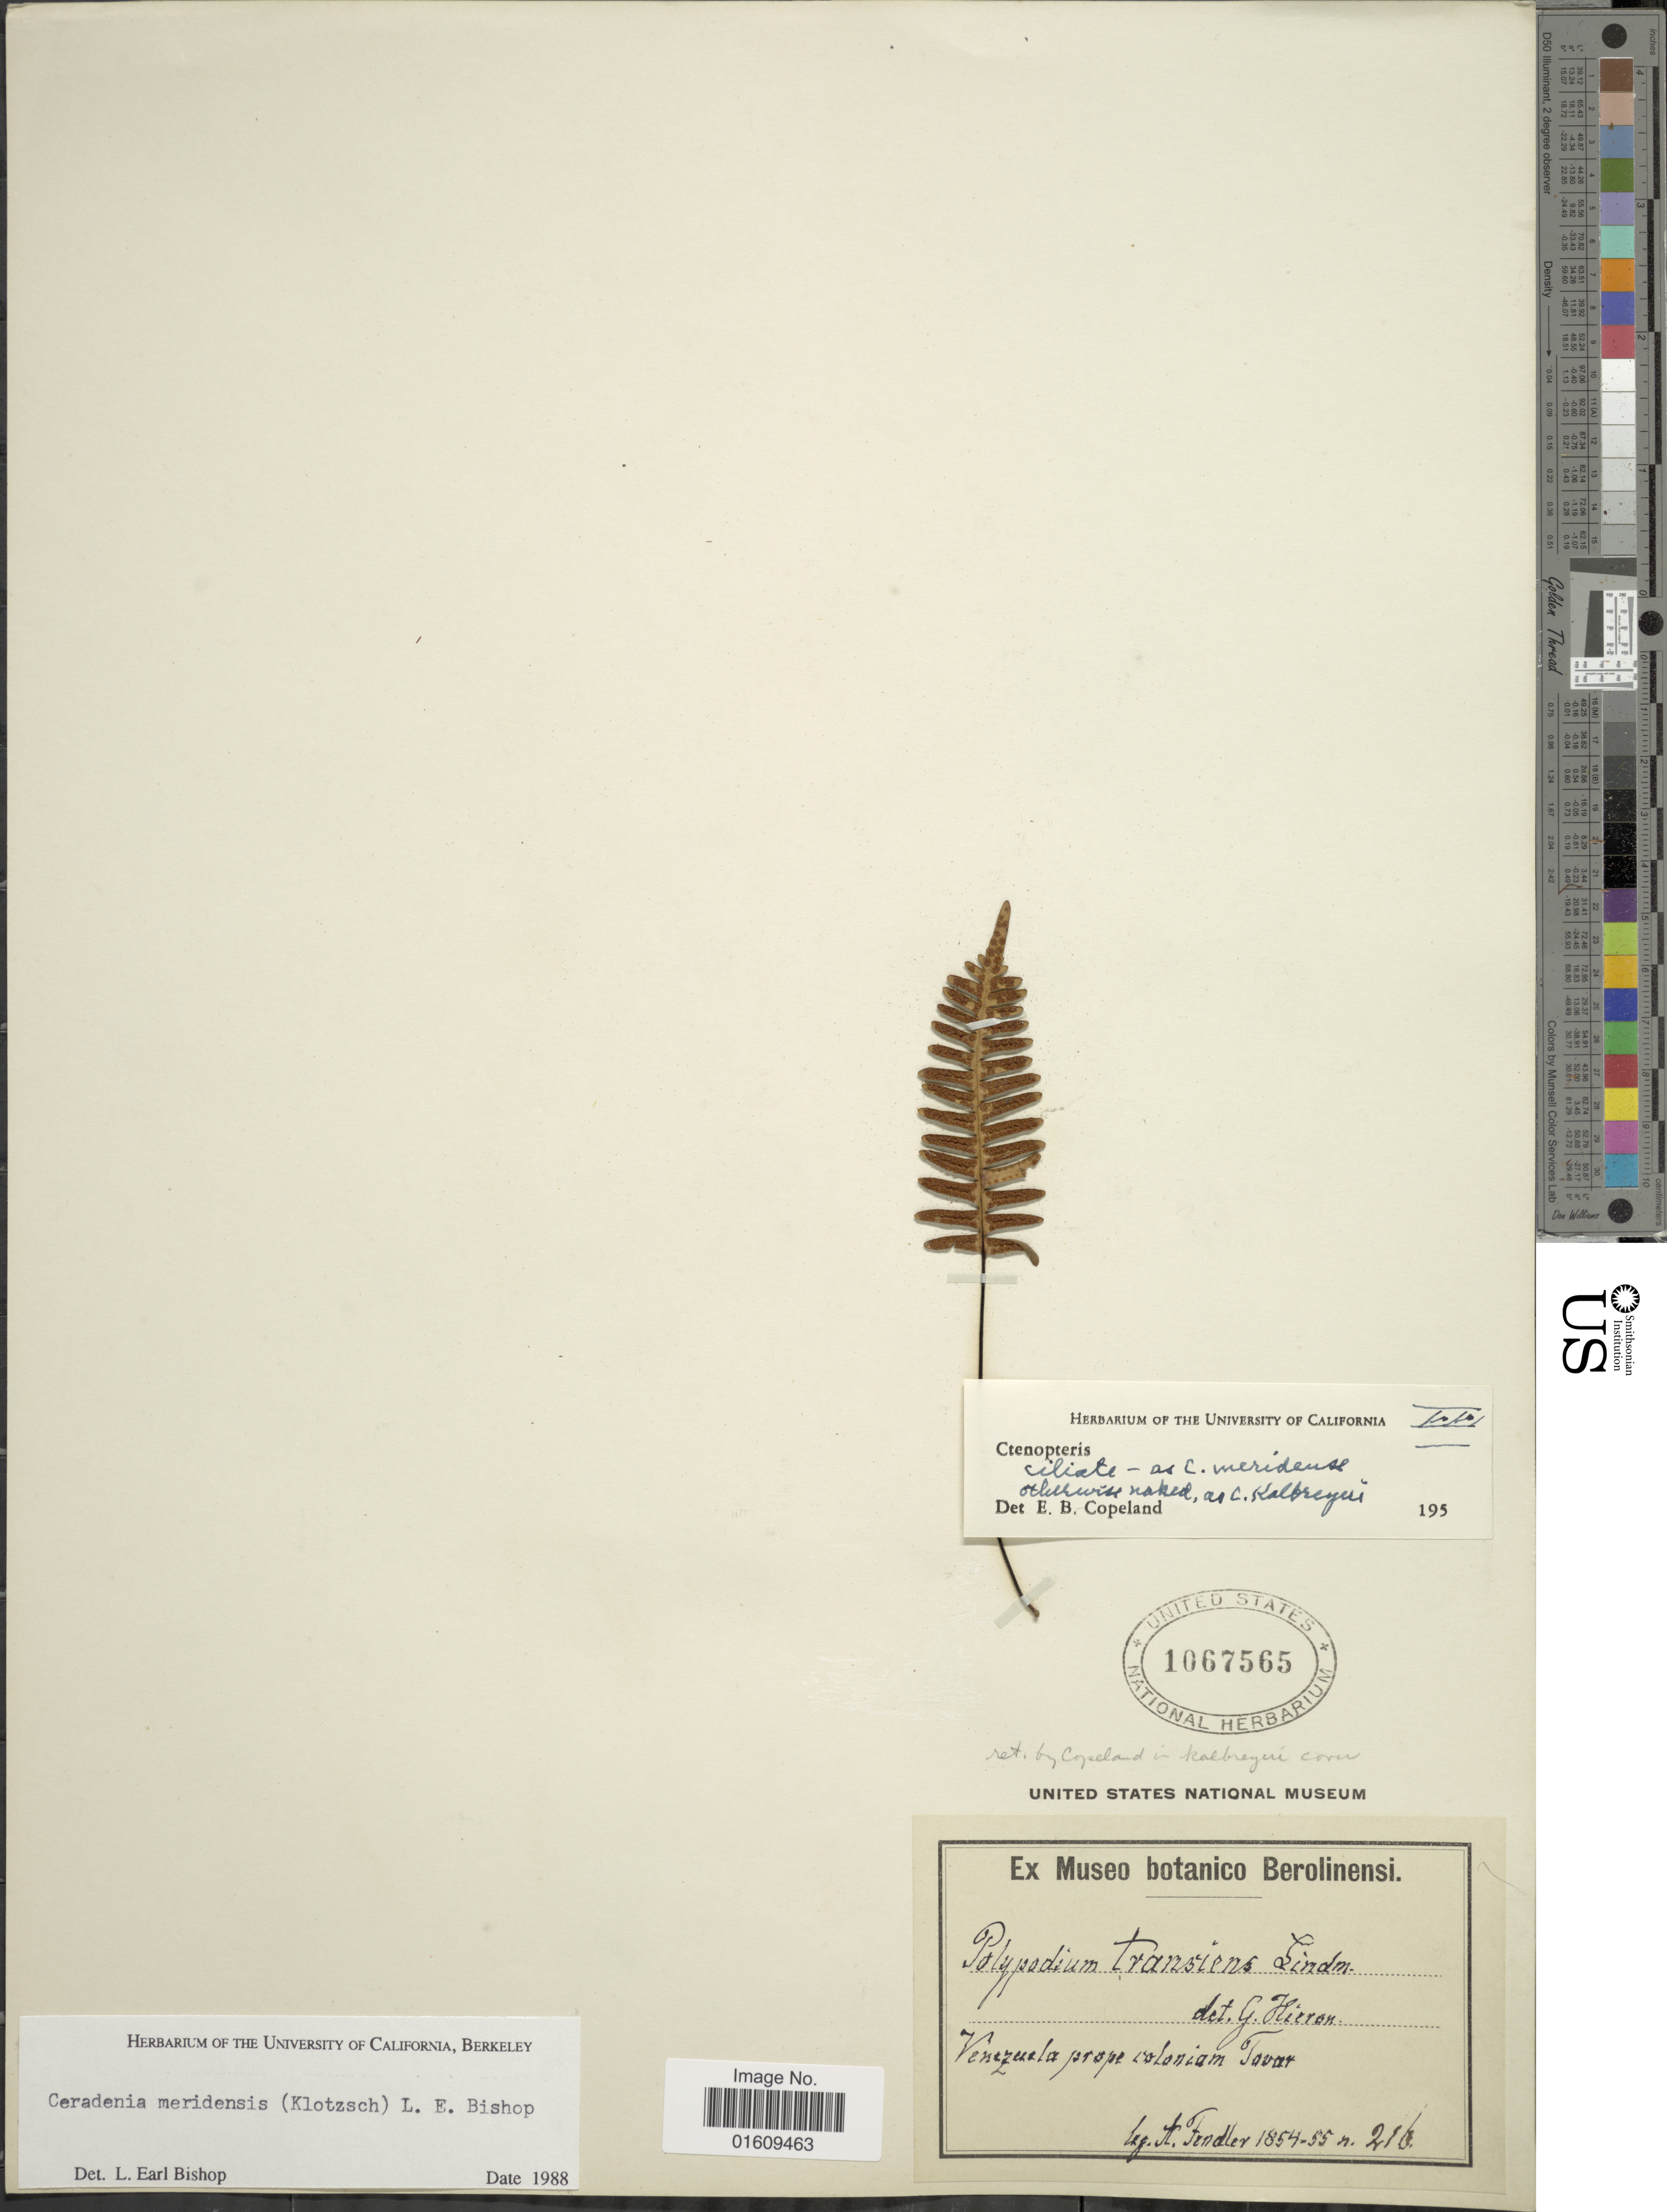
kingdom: Plantae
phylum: Tracheophyta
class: Polypodiopsida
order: Polypodiales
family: Polypodiaceae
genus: Ceradenia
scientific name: Ceradenia meridensis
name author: (Klotzsch) L.E. Bishop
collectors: A. Fendler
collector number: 216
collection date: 1854/1855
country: Venezuela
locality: Venezuela, prope coloniam Tovar.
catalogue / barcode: US 1067565